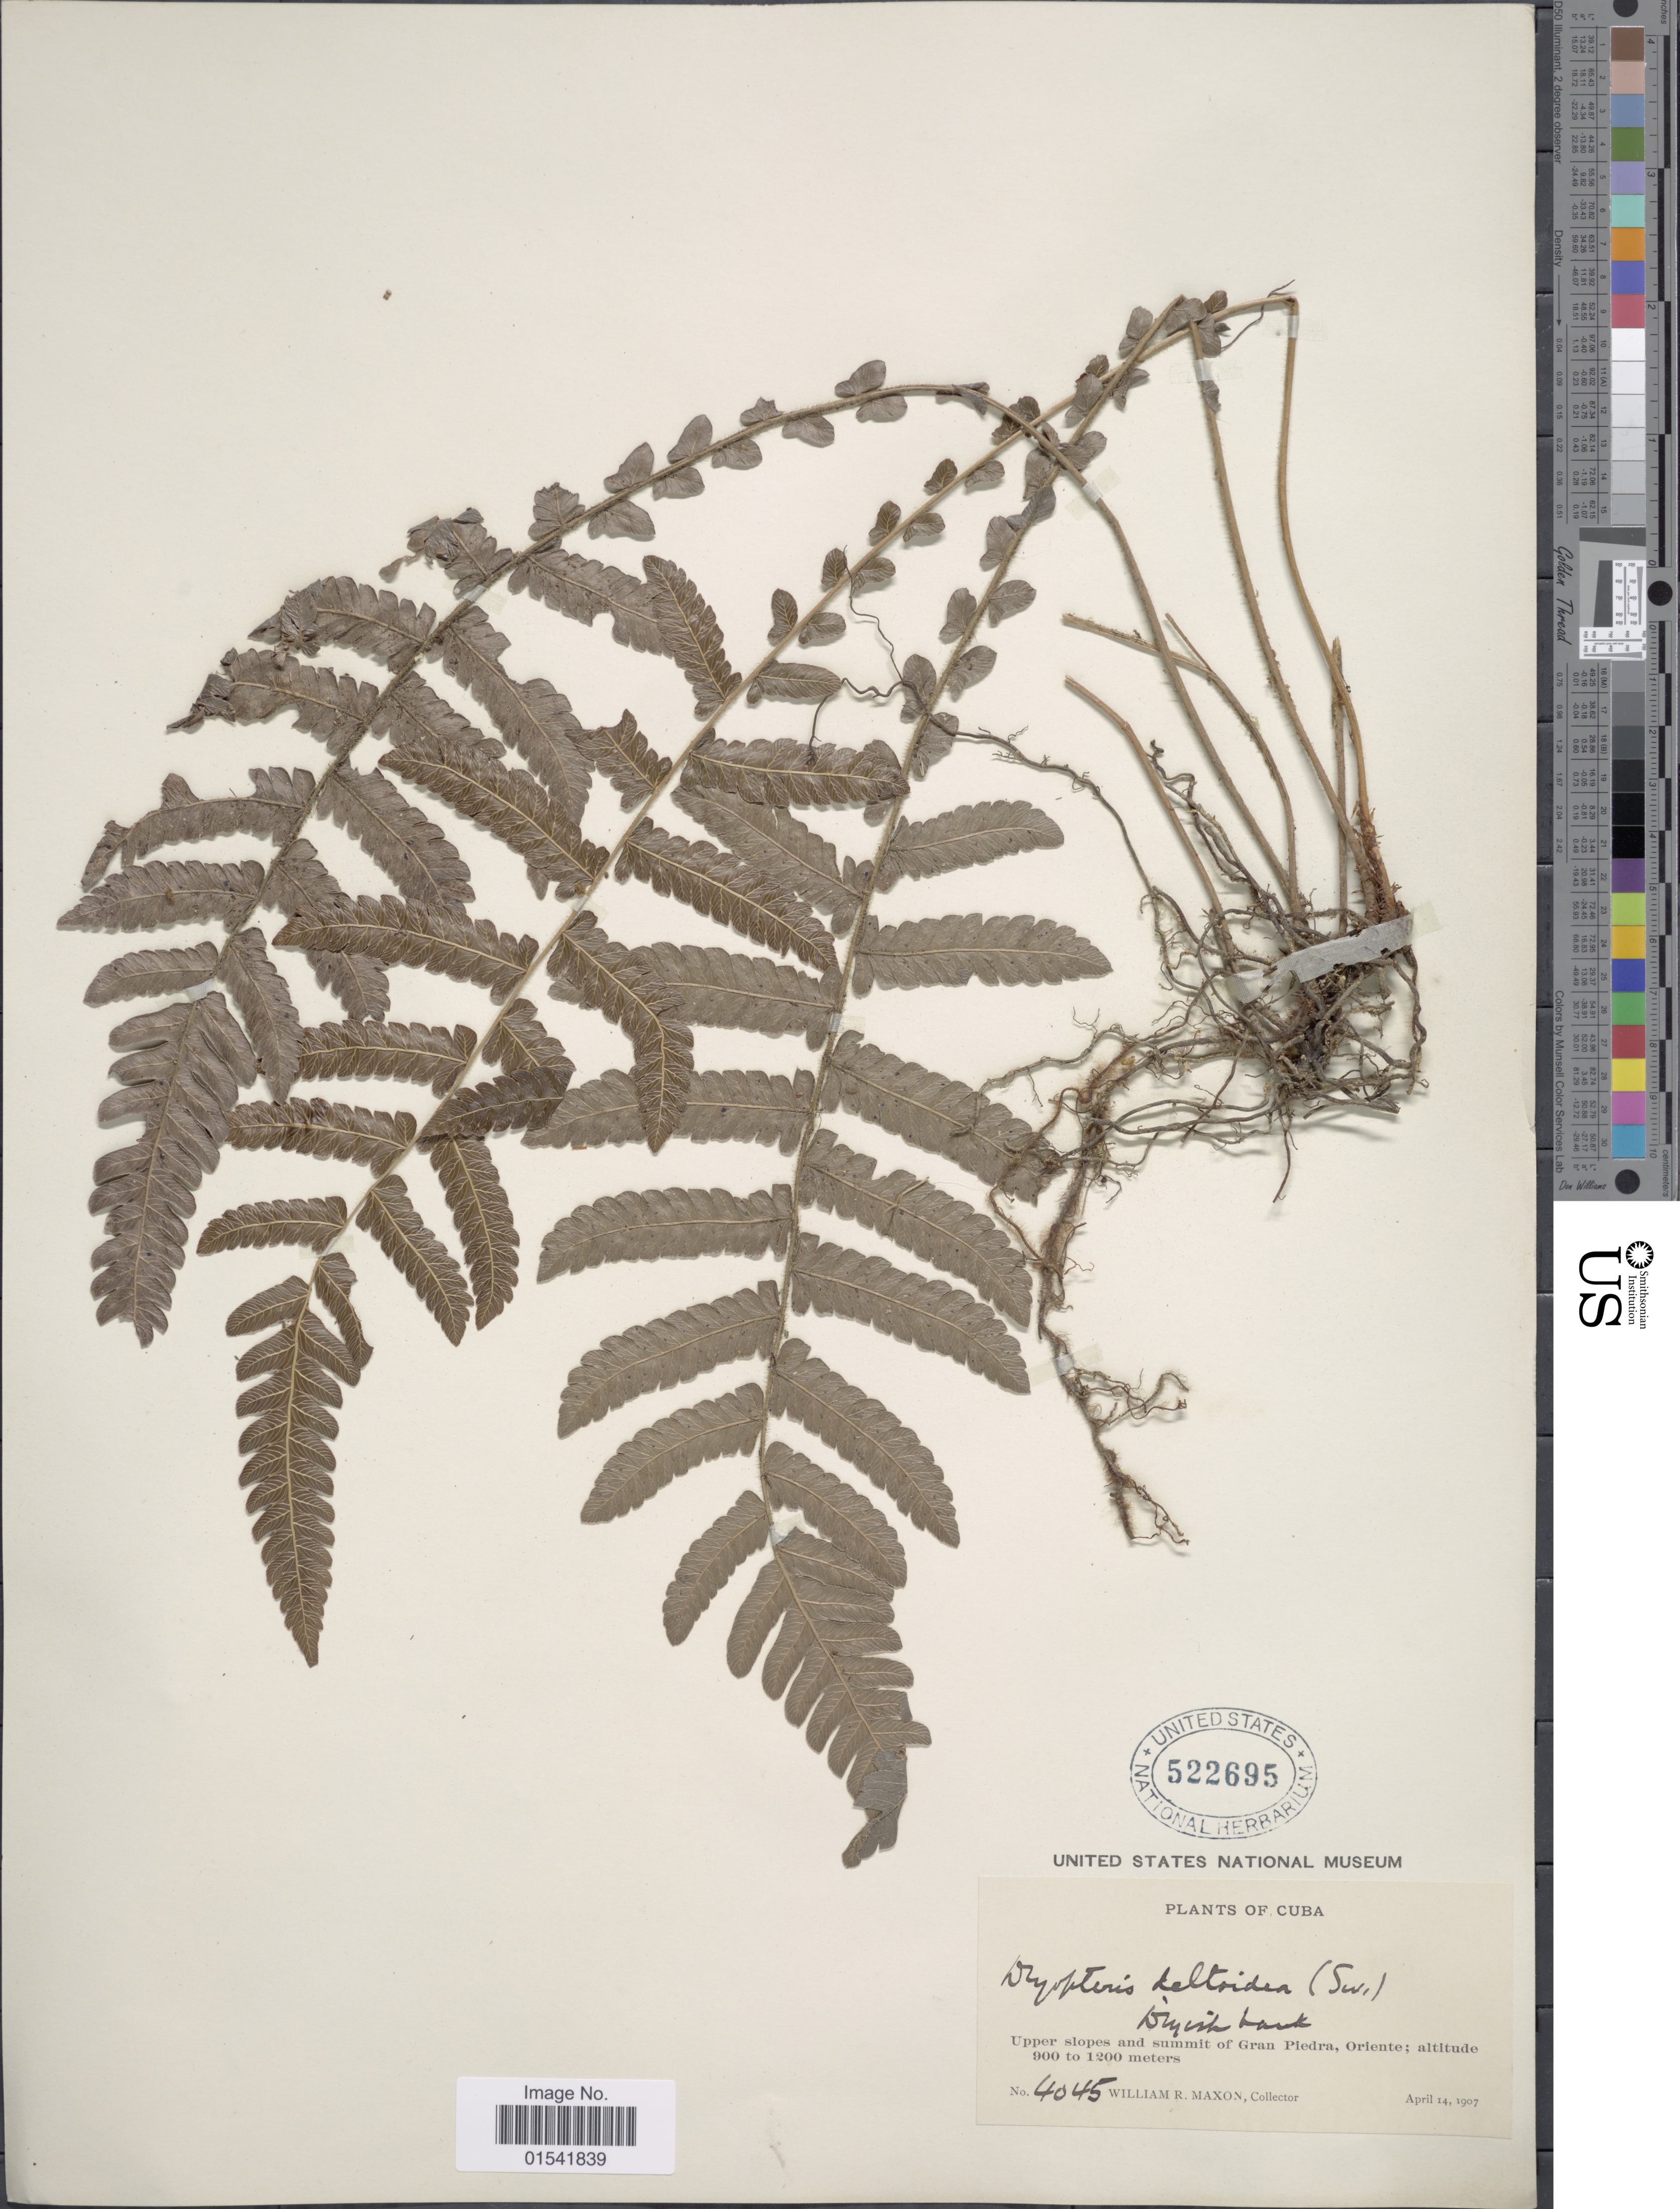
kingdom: Plantae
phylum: Tracheophyta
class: Polypodiopsida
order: Polypodiales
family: Thelypteridaceae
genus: Steiropteris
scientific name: Steiropteris deltoidea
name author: (Sw.) Pic. Serm.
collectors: W. R. Maxon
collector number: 4045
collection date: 1907-04-14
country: Cuba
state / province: Oriente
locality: Upper slopes and summit of Gran Piedra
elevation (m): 900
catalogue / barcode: US 522695